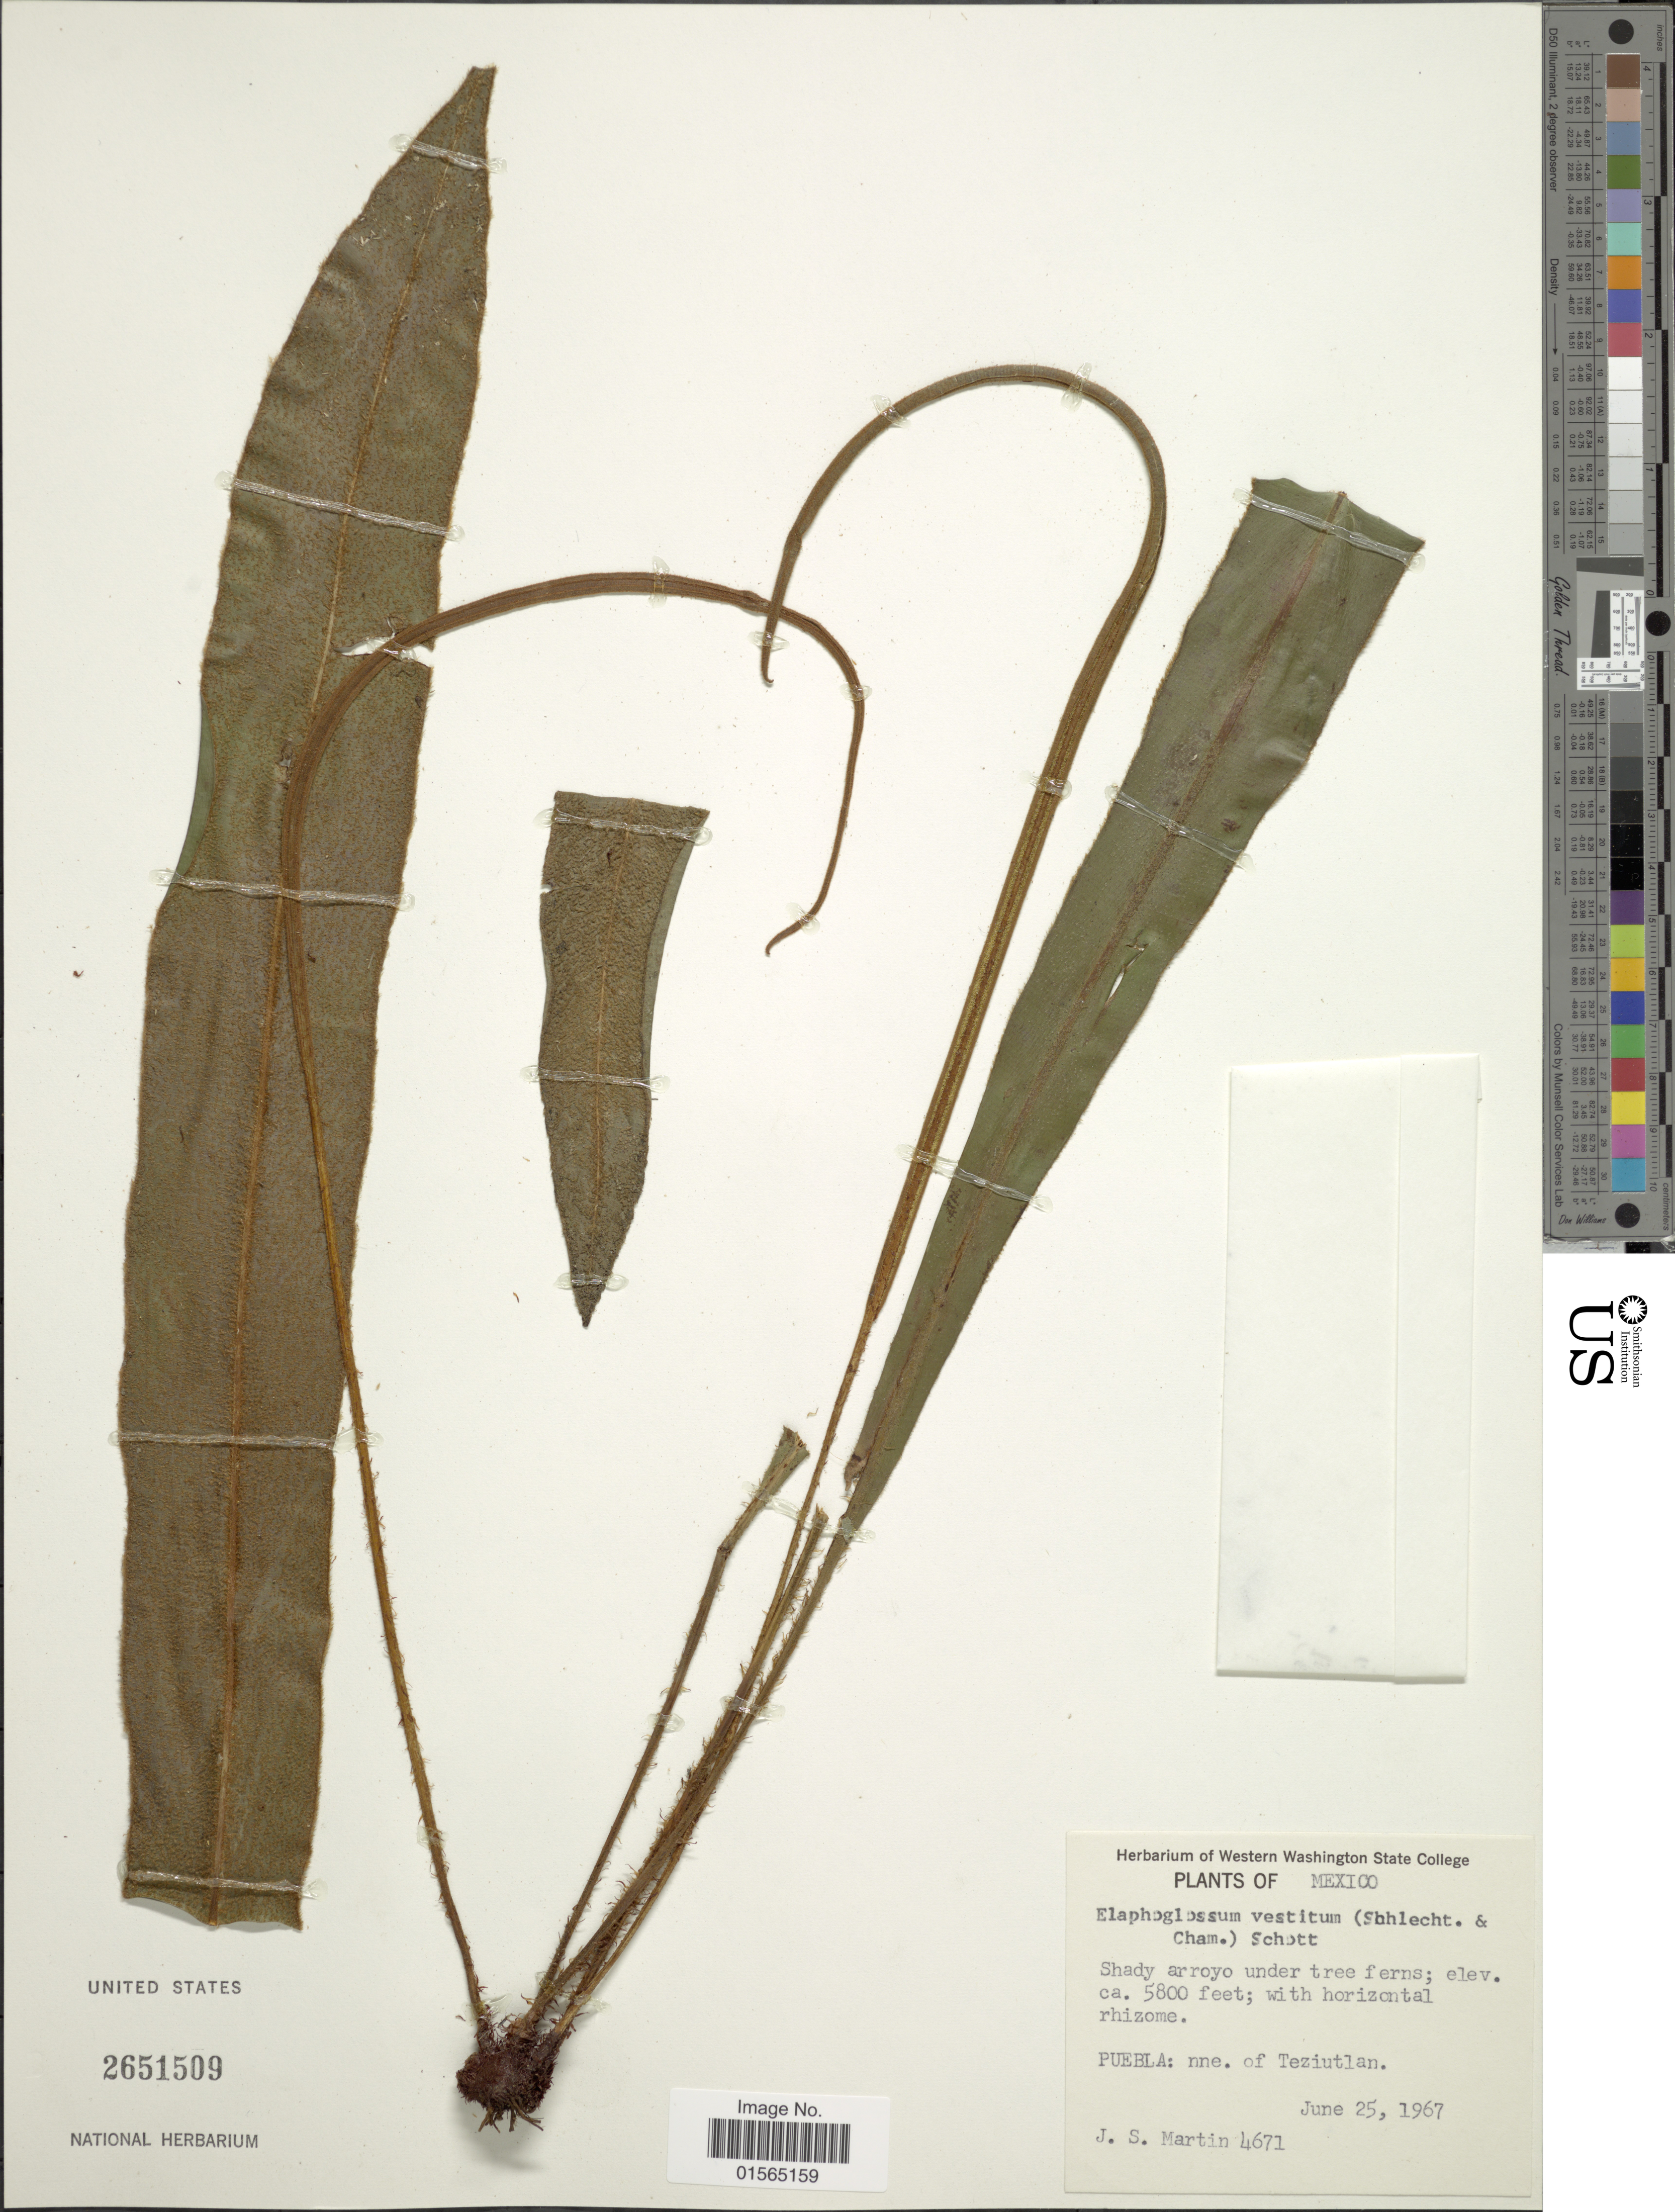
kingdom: Plantae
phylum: Tracheophyta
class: Polypodiopsida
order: Polypodiales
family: Dryopteridaceae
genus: Elaphoglossum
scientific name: Elaphoglossum vestitum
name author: (Schltdl. & Cham.) Schott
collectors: J. S. Martin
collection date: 1967-06-25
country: Mexico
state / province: Puebla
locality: Nne. of Teziutlan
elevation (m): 1768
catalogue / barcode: US 2651509